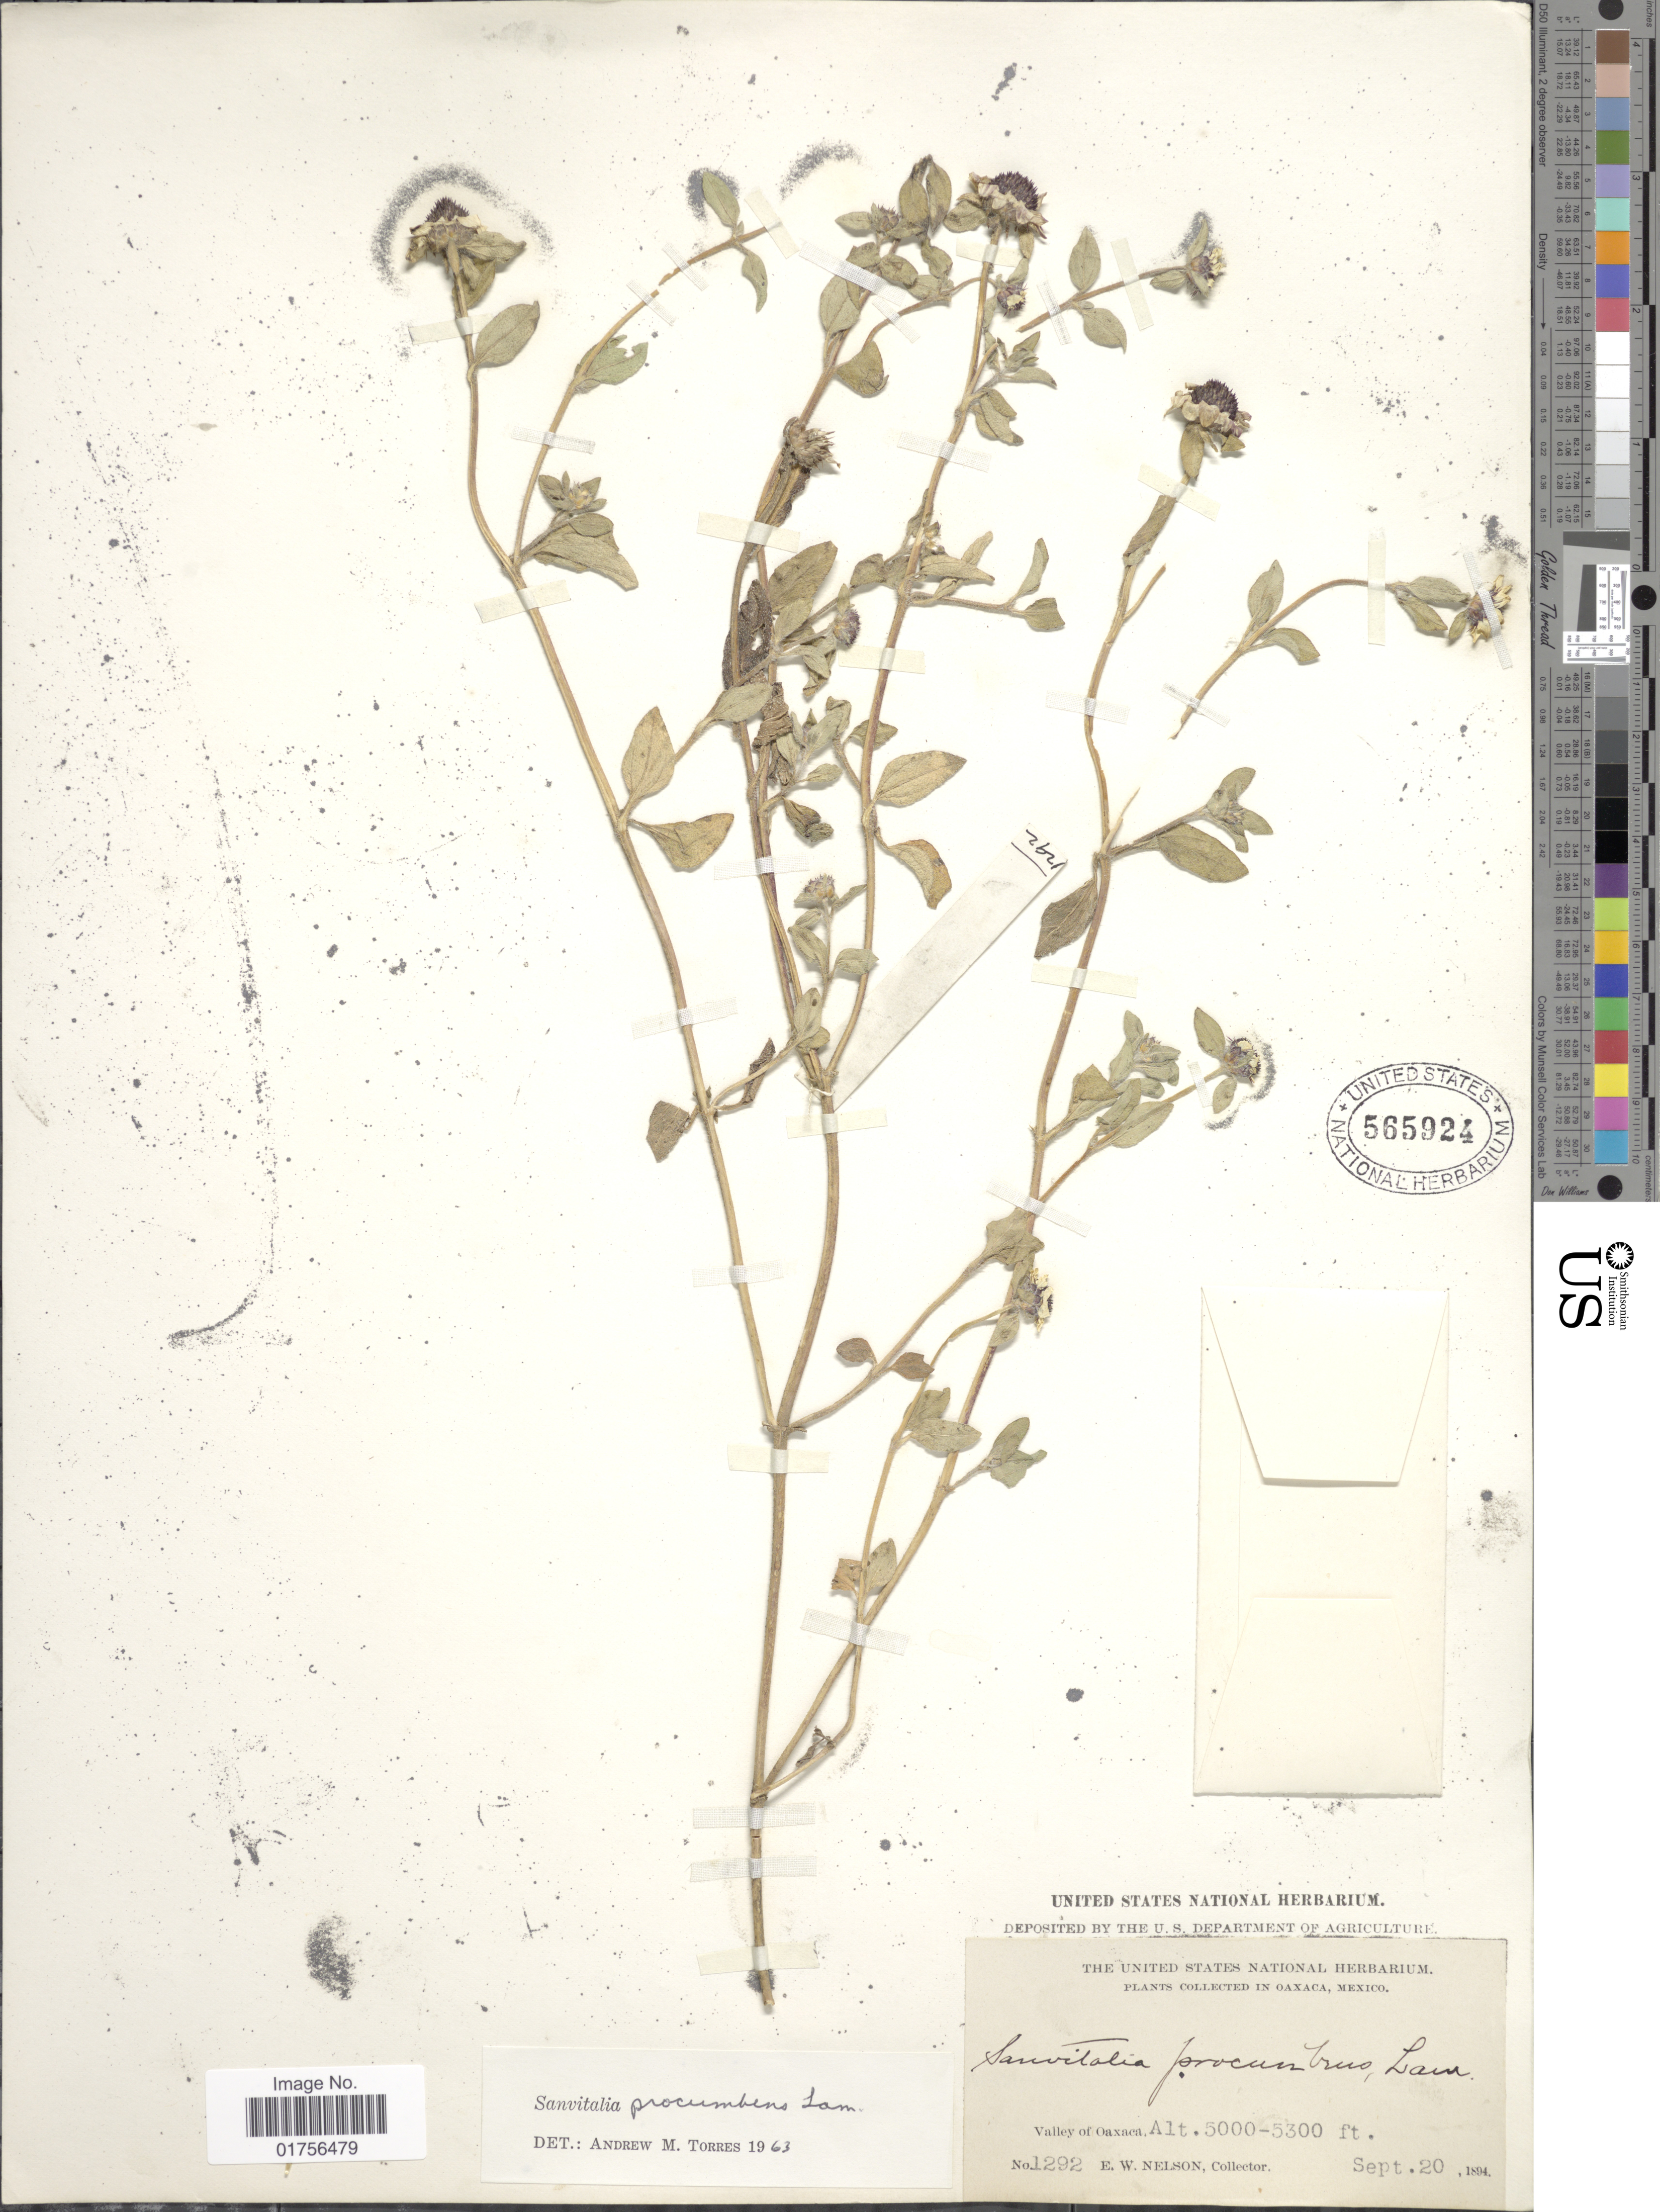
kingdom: Plantae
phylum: Tracheophyta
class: Magnoliopsida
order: Asterales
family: Asteraceae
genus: Sanvitalia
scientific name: Sanvitalia procumbens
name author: Lam.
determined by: Skibicki, Samuel V.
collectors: E. W. Nelson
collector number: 1292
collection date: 1894-09-20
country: Mexico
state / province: Oaxaca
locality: Valley of Oaxaca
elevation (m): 1524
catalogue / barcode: US 565924